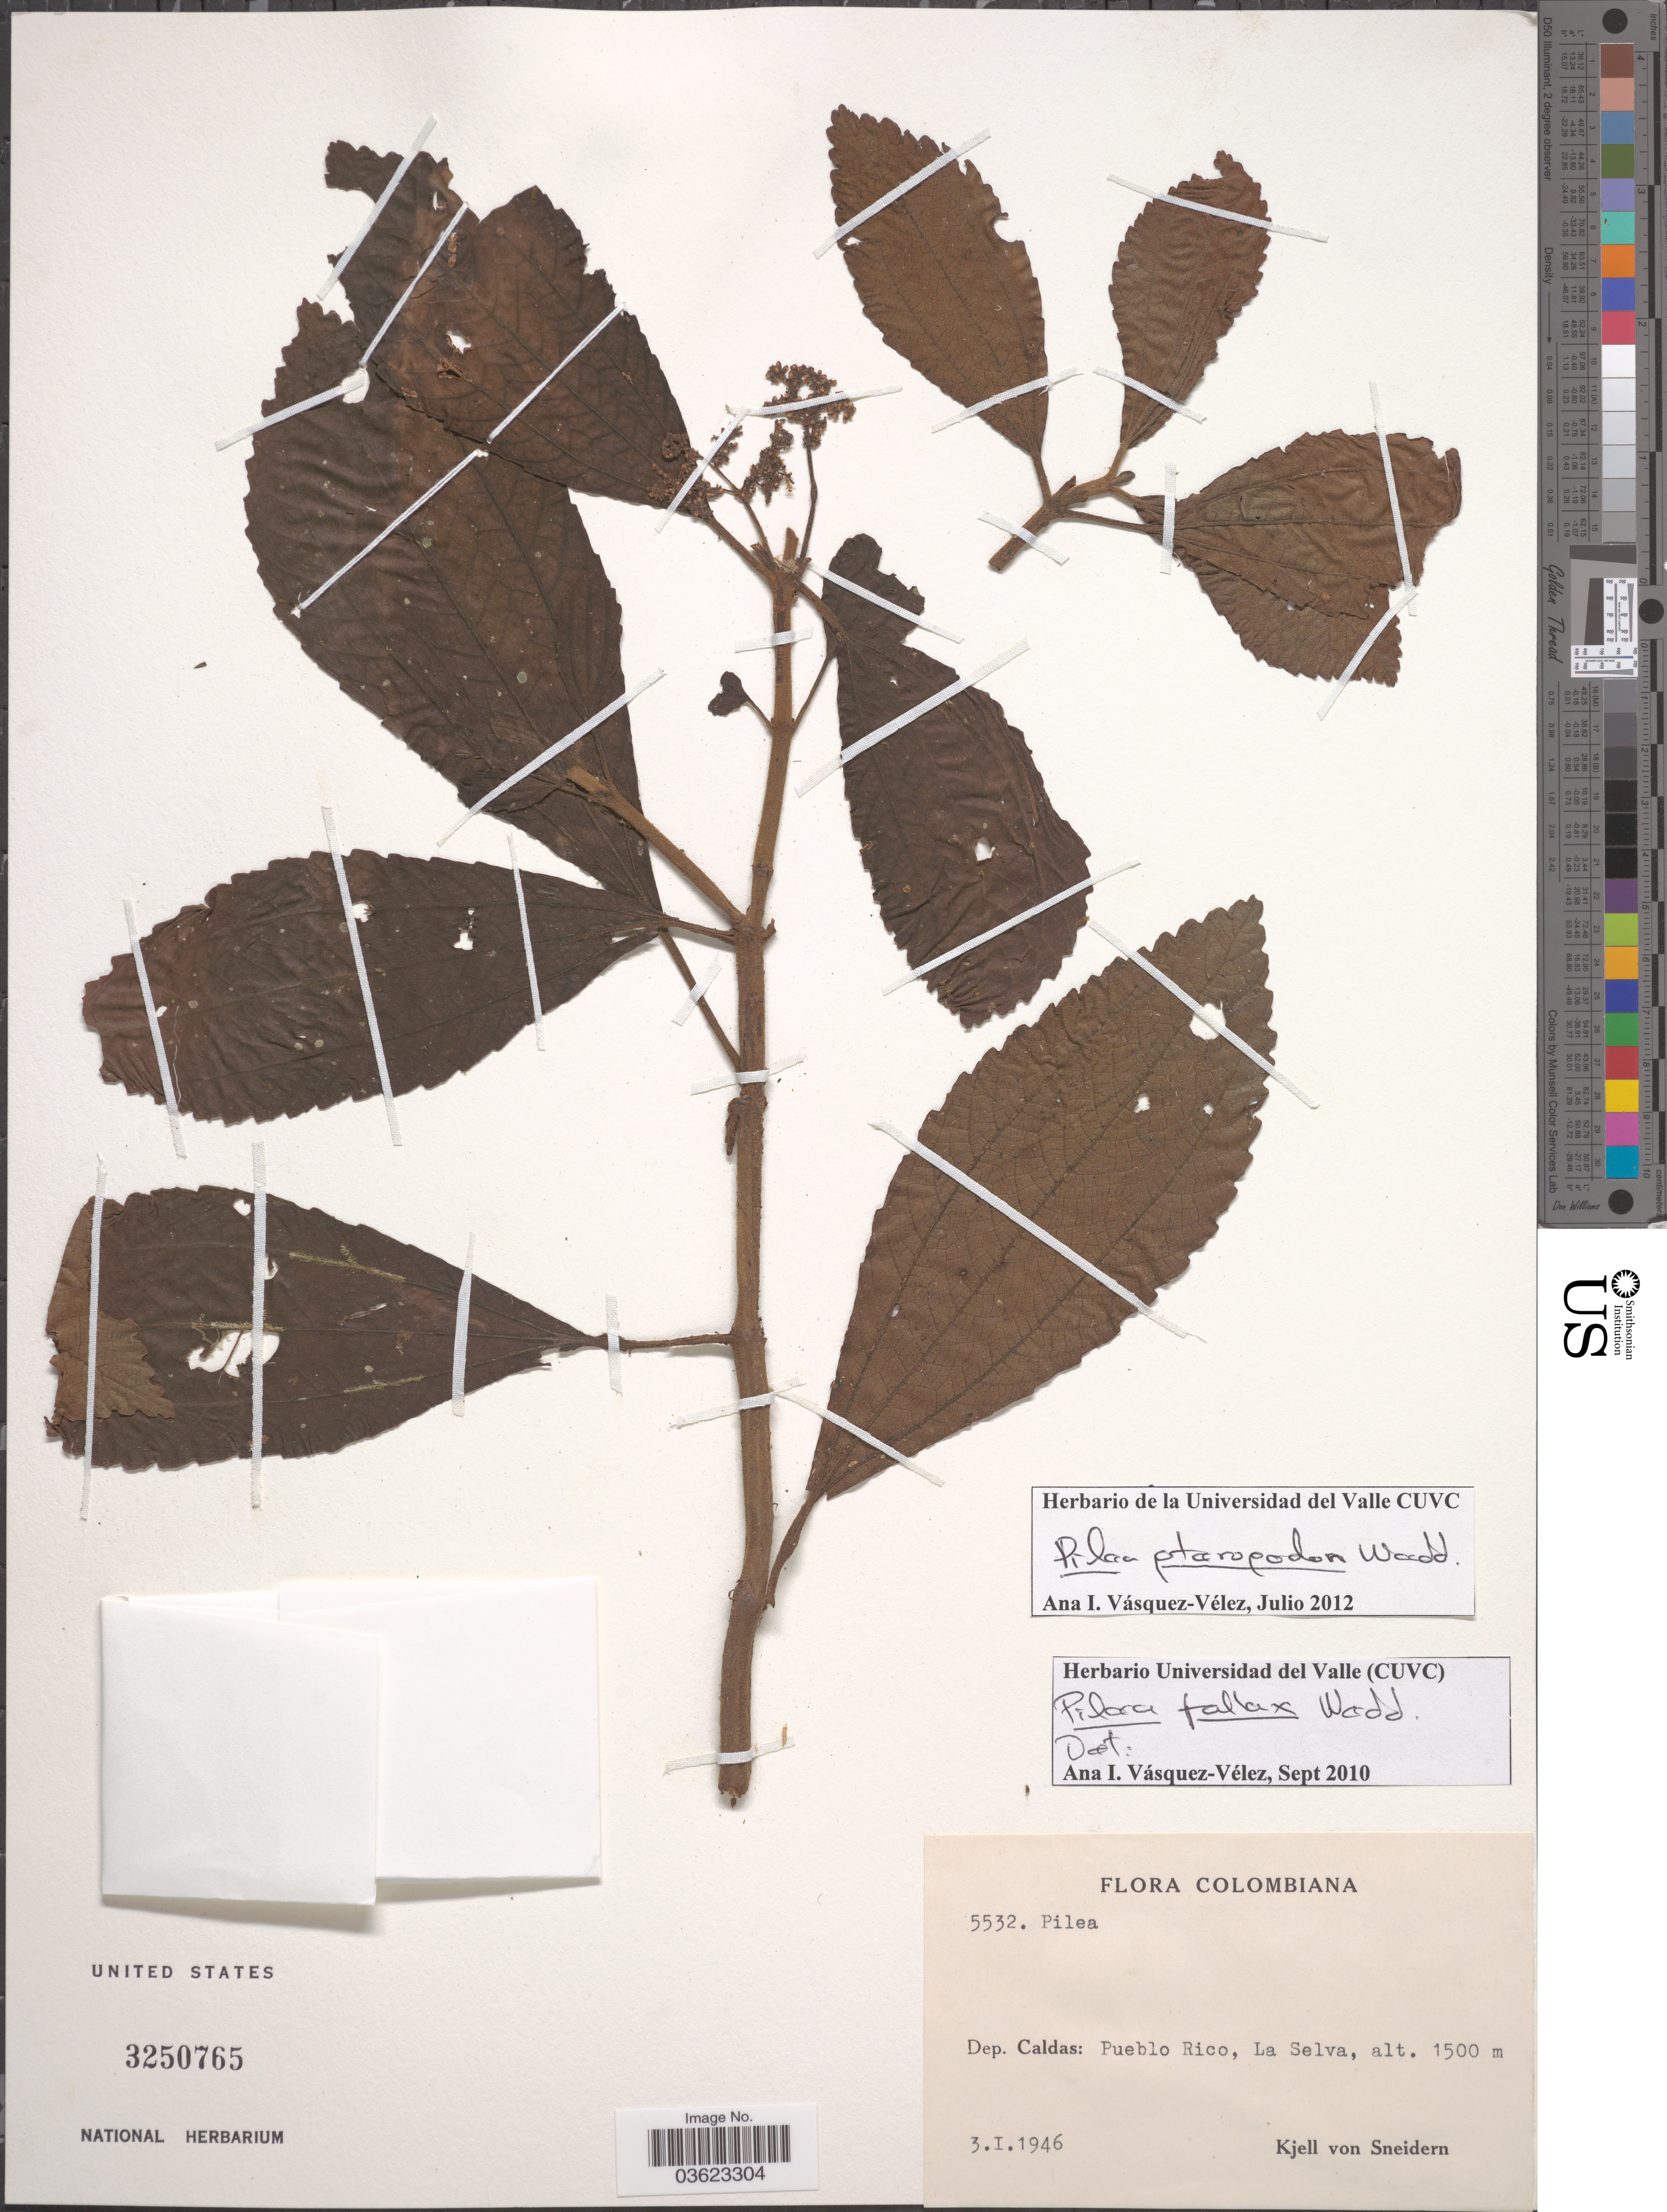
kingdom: Plantae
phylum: Tracheophyta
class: Magnoliopsida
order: Rosales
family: Urticaceae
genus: Pilea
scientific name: Pilea pteropodon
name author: Wedd.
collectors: K. von Sneidern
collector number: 5532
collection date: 1946-01-03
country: Colombia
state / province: Caldas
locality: Dep. Caldas: Pueblo Rico, La Selva.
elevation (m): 1500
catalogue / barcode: US 3250765